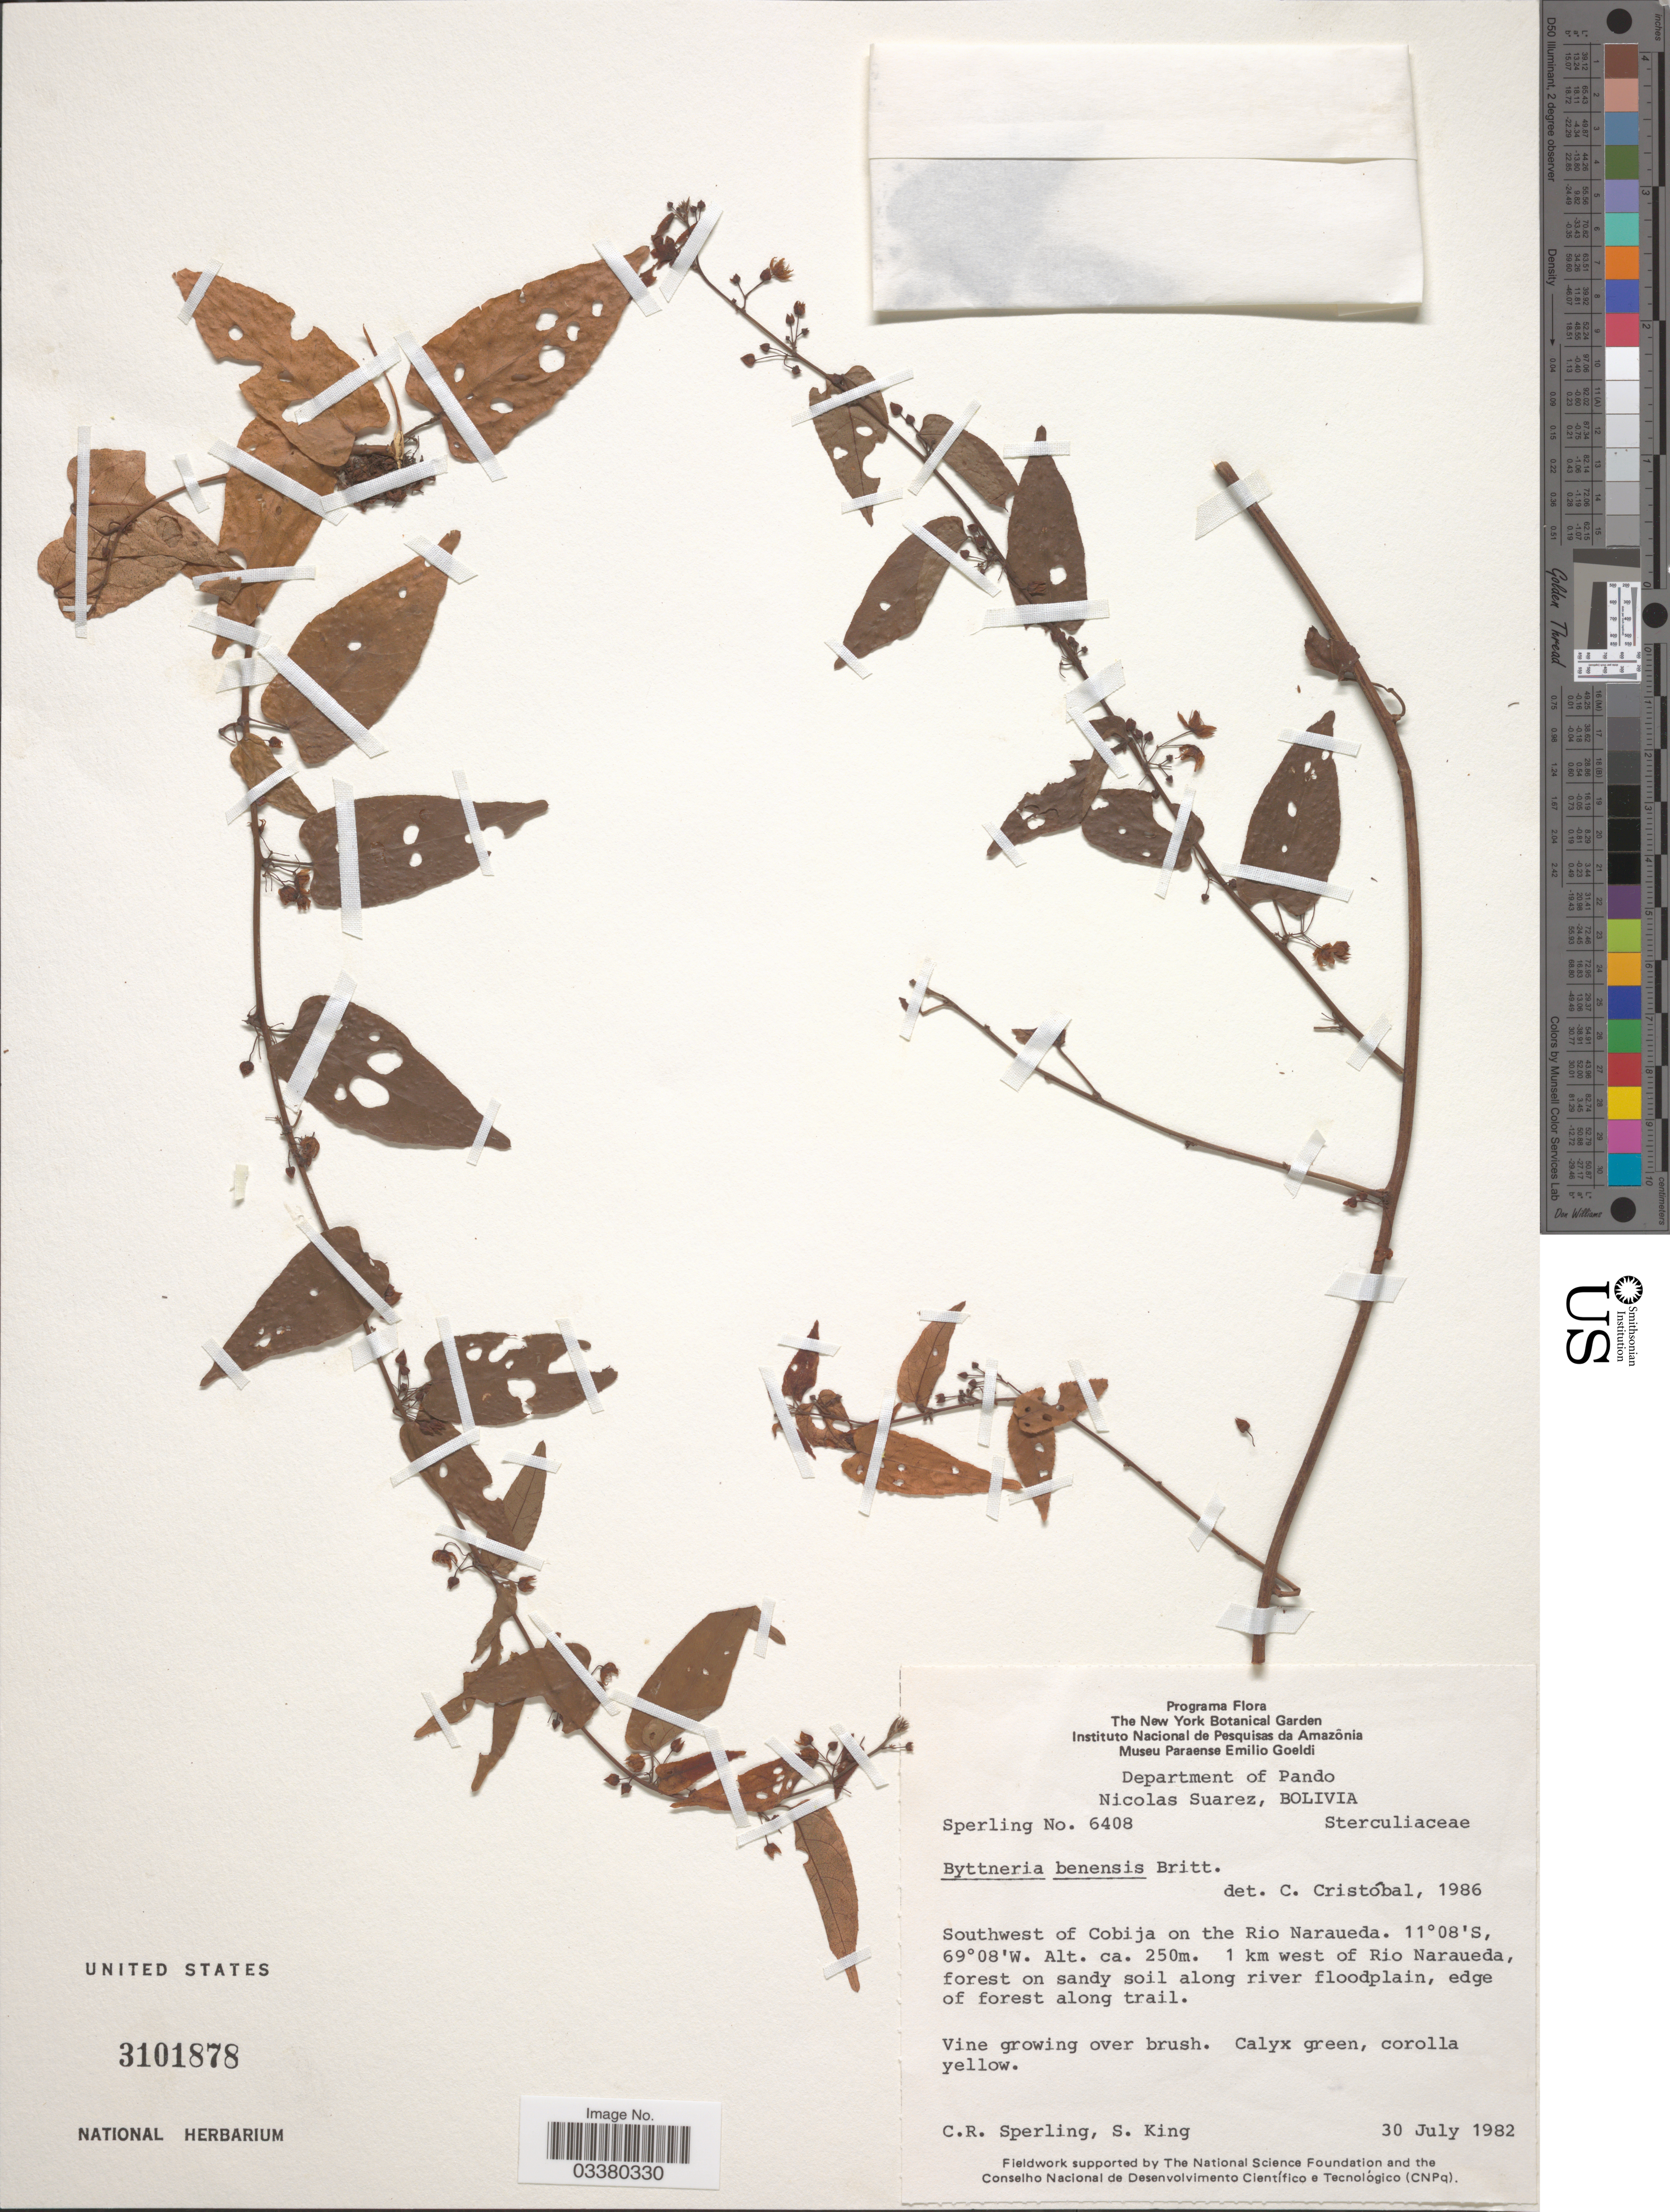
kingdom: Plantae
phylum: Tracheophyta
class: Magnoliopsida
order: Malvales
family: Malvaceae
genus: Byttneria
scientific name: Byttneria benensis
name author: Britton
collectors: C. R. Sperling & S. King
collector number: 6408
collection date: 1982-07-30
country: Bolivia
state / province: Pando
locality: Department of Pando. Nicolas Suarez. Southwest of Cobija on the Rio Naraueda. 1 km west of Rio Naraueda.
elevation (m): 250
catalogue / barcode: US 3101878